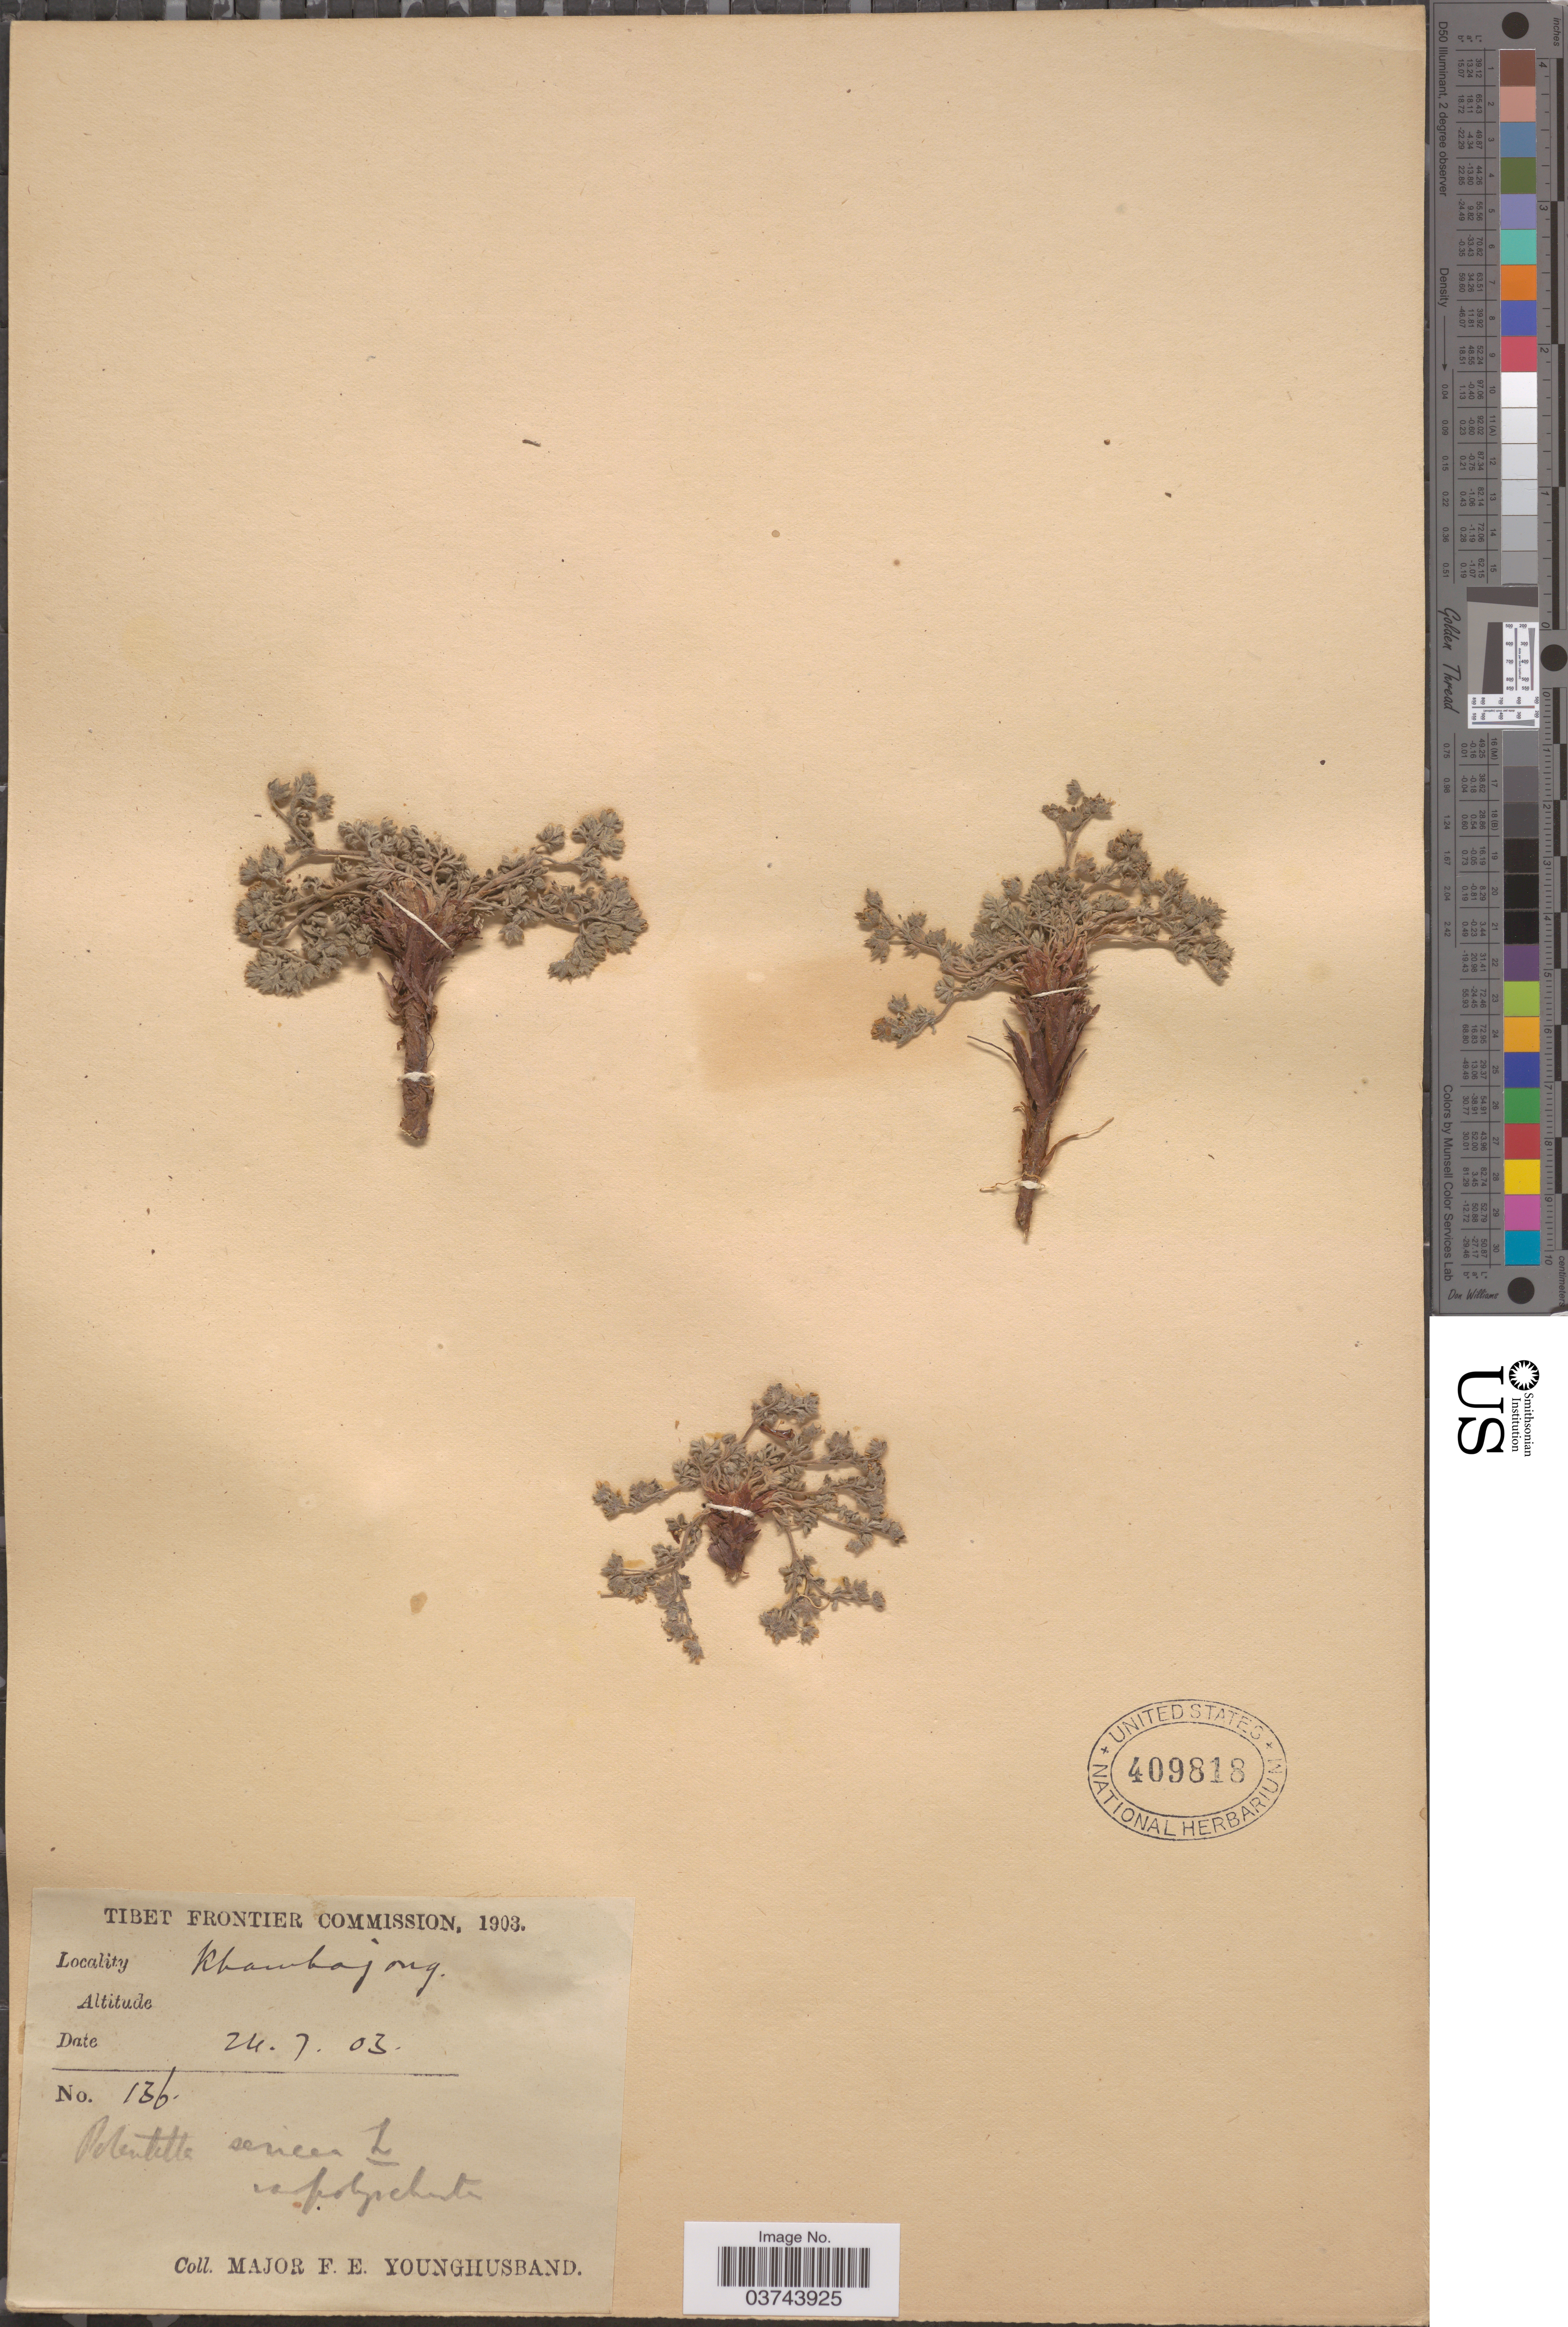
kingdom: Plantae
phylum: Tracheophyta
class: Magnoliopsida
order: Rosales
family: Rosaceae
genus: Potentilla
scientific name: Potentilla sericea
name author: L.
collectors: F. Younghusband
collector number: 136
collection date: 1903-07-24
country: China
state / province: Xizang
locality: Tibet Frontier Commission. [unsure placement] Khambajong.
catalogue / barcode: US 409818